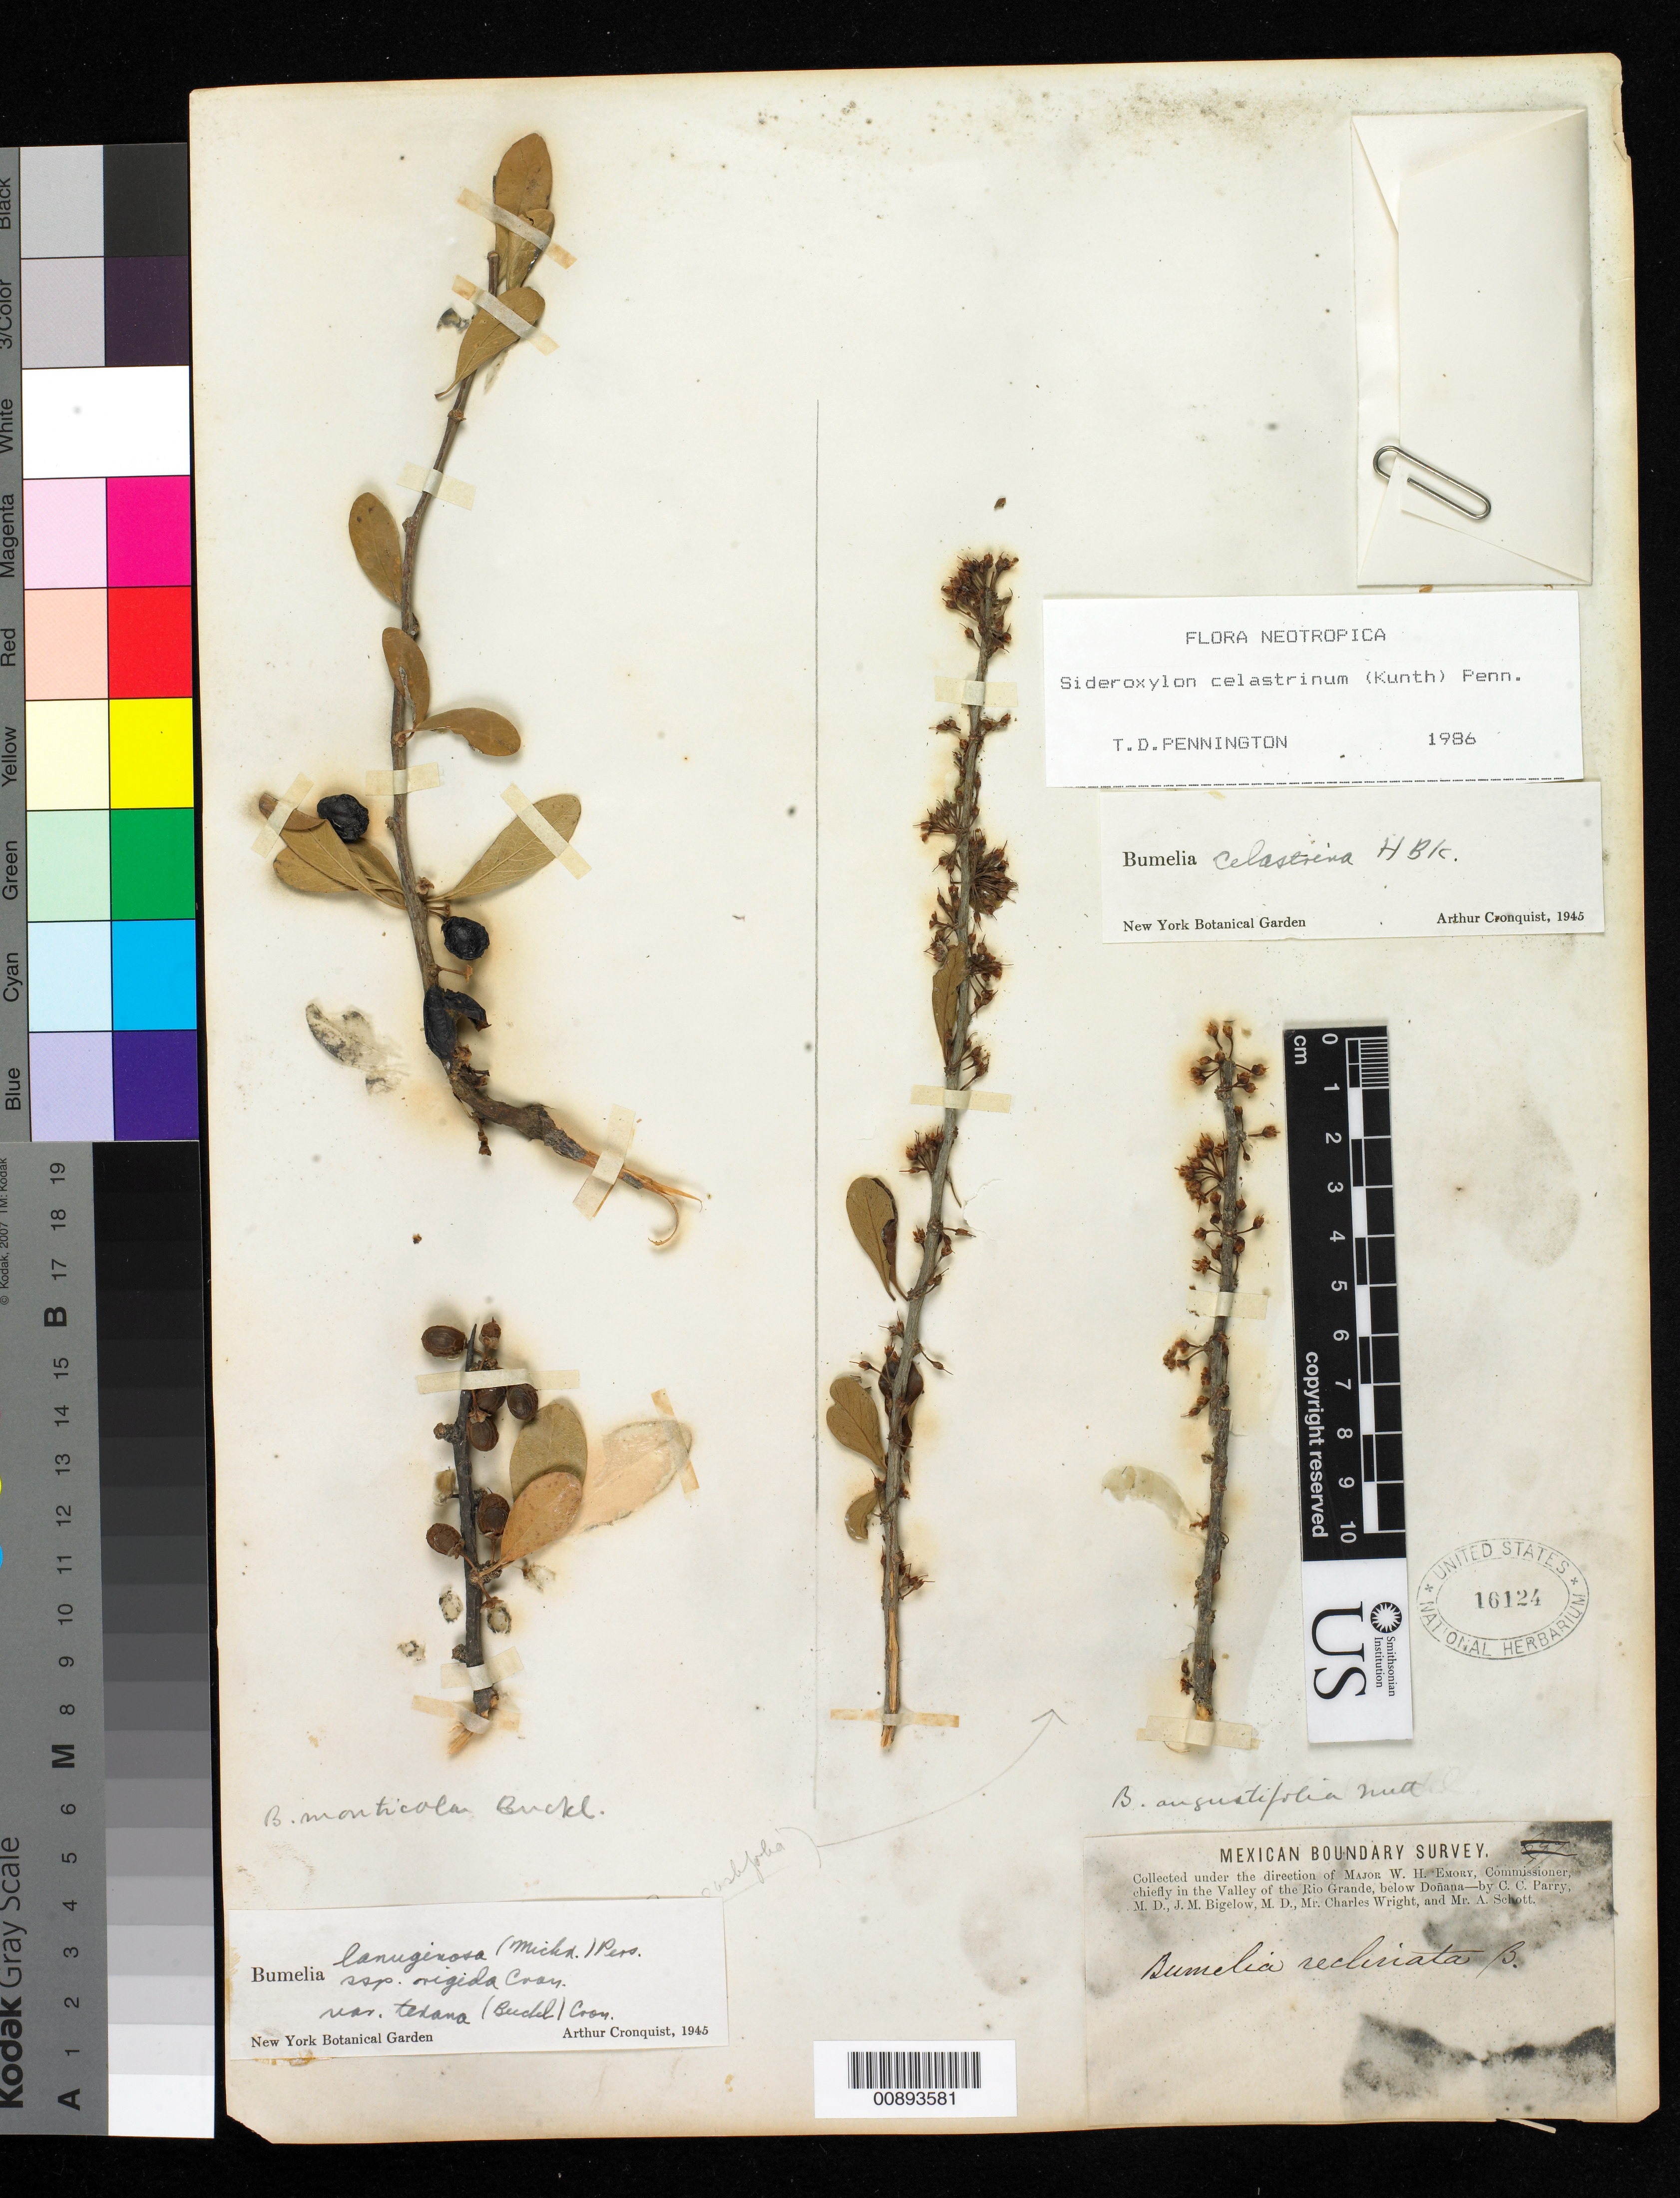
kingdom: Plantae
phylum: Tracheophyta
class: Magnoliopsida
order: Ericales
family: Sapotaceae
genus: Sideroxylon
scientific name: Sideroxylon celastrinum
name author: (Kunth) T.D. Penn.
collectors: C. C. Parry, J. M. Bigelow, C. Wright & A. C. V. Schott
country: United States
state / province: New Mexico / Texas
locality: Valley of the Rio Grande, below Doñana.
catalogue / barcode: US 16124